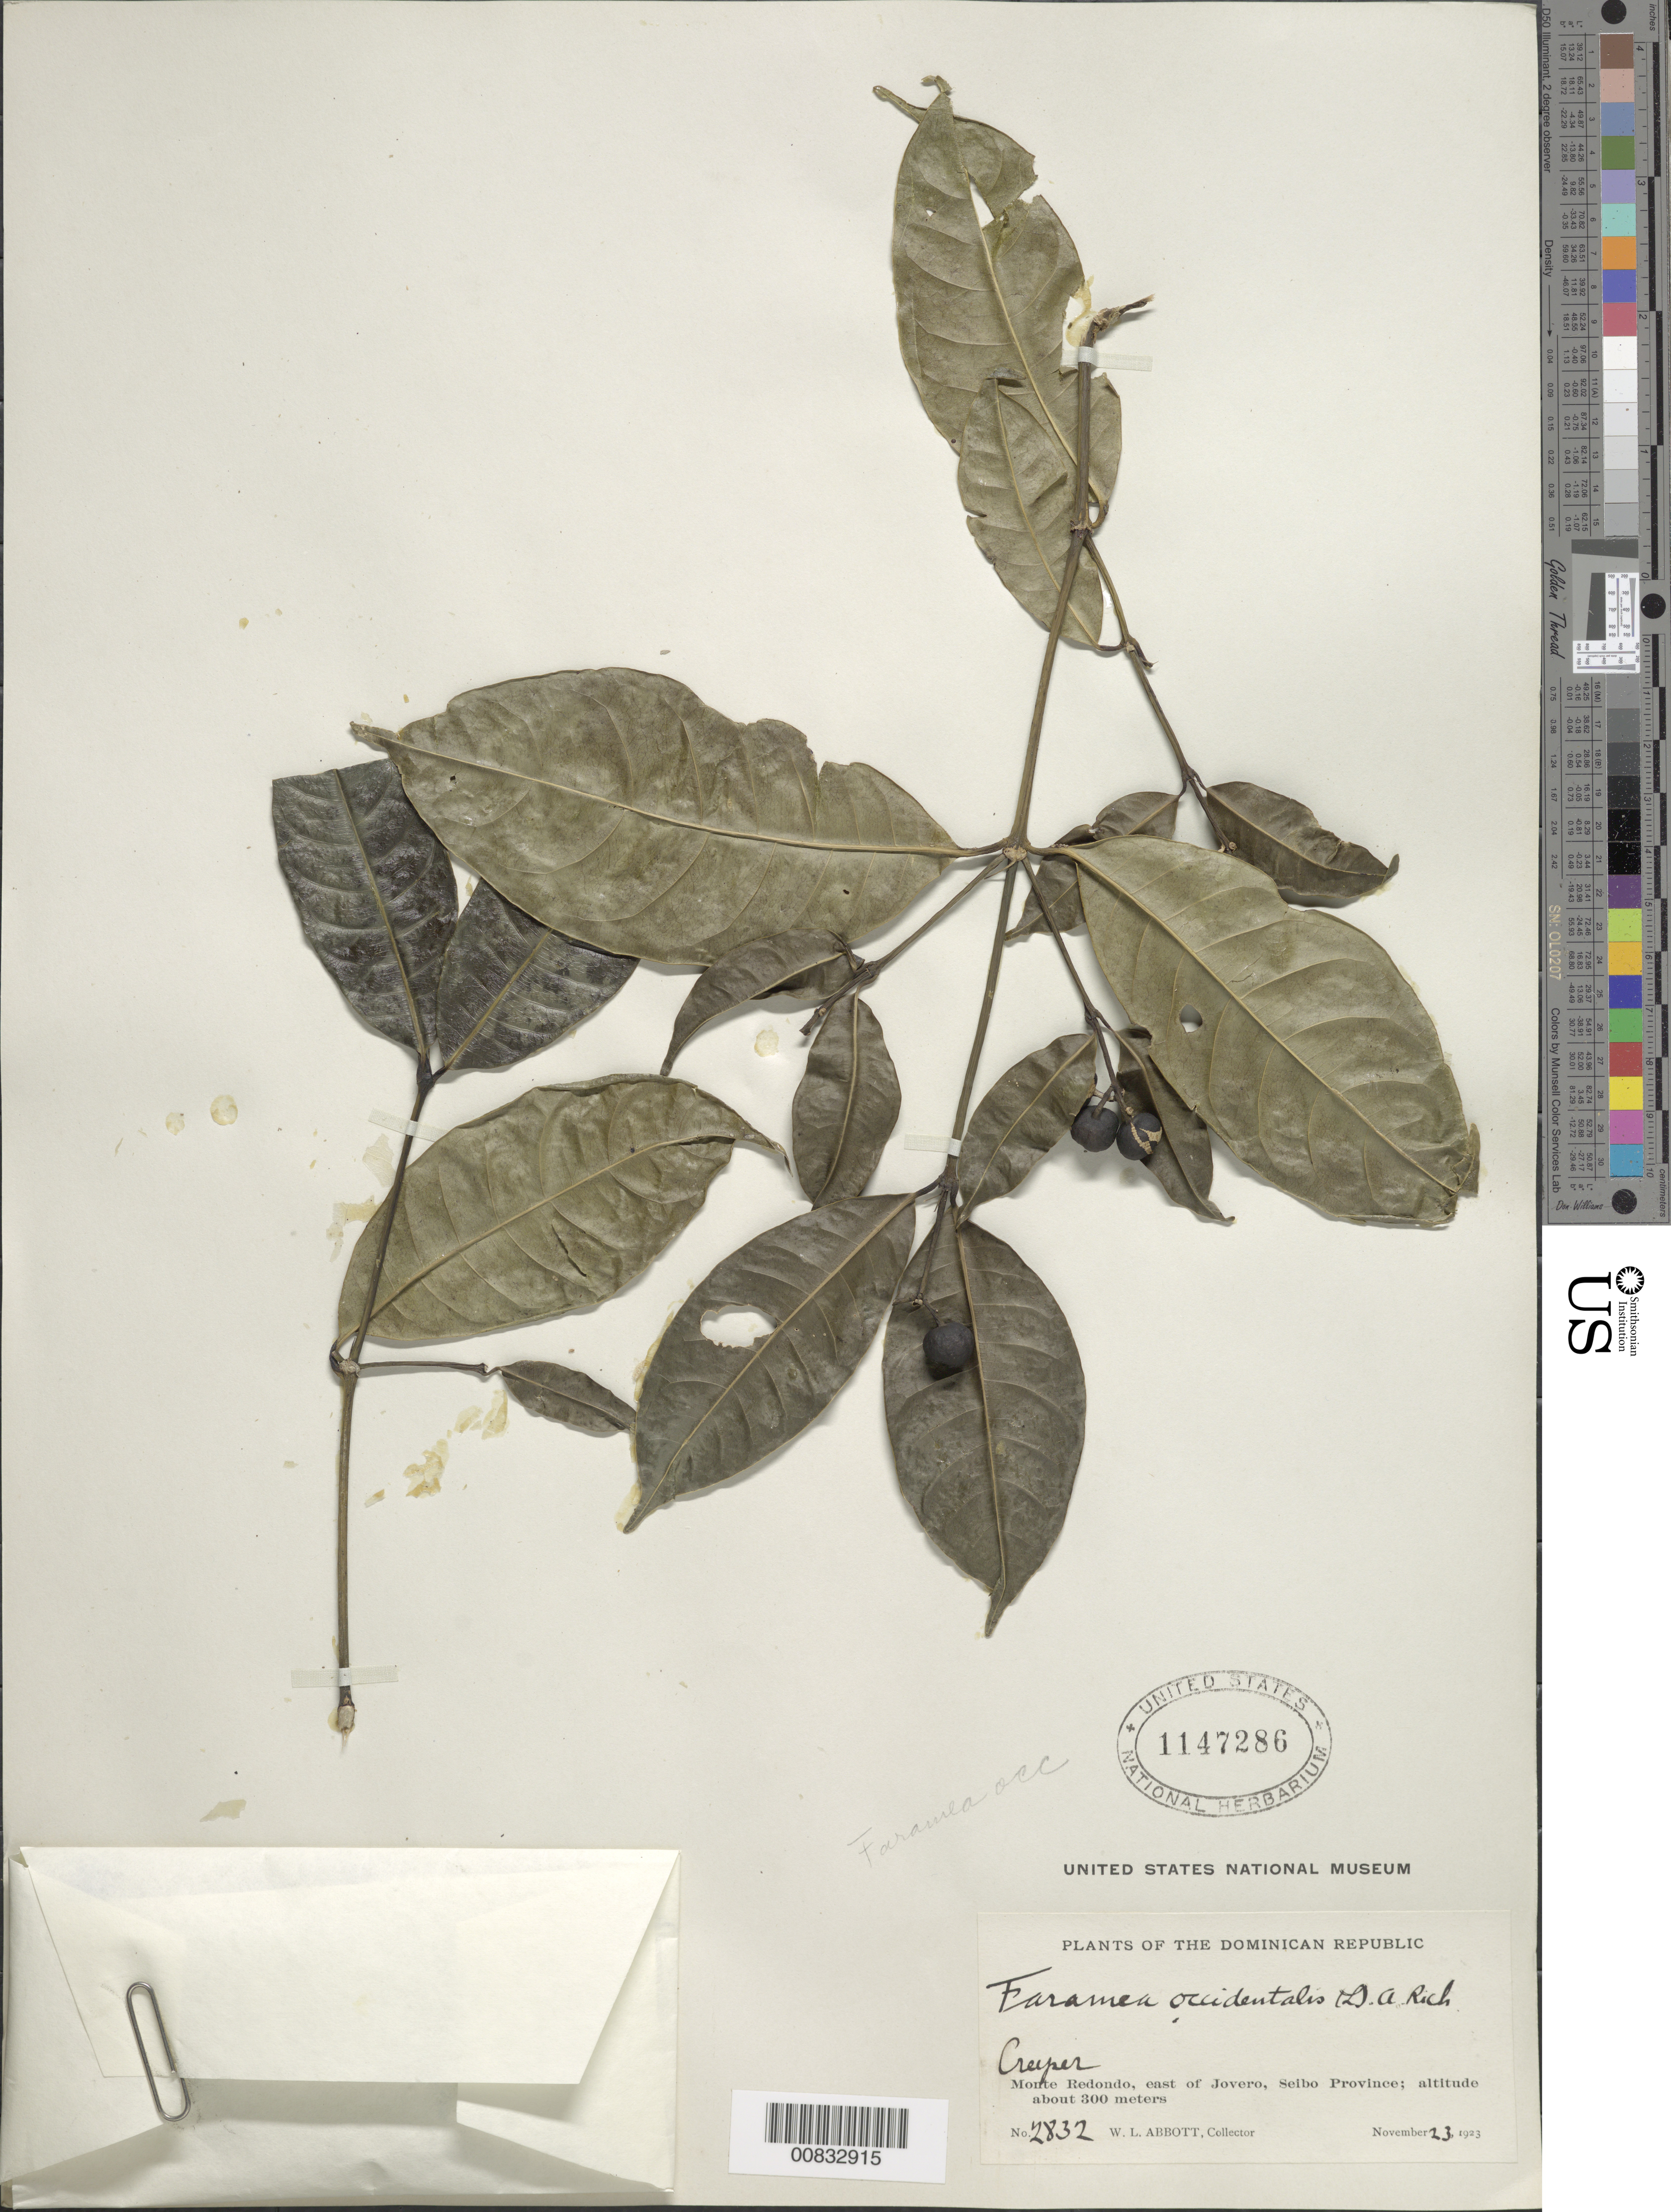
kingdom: Plantae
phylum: Tracheophyta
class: Magnoliopsida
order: Gentianales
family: Rubiaceae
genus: Faramea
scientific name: Faramea occidentalis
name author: (L.) A. Rich.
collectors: W. L. Abbott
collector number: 2832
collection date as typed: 23 Nov 1923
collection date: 1923-11-23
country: Dominican Republic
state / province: El Seibo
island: Hispaniola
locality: Monte Redondo, E of Jovero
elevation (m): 300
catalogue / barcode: US 1147286